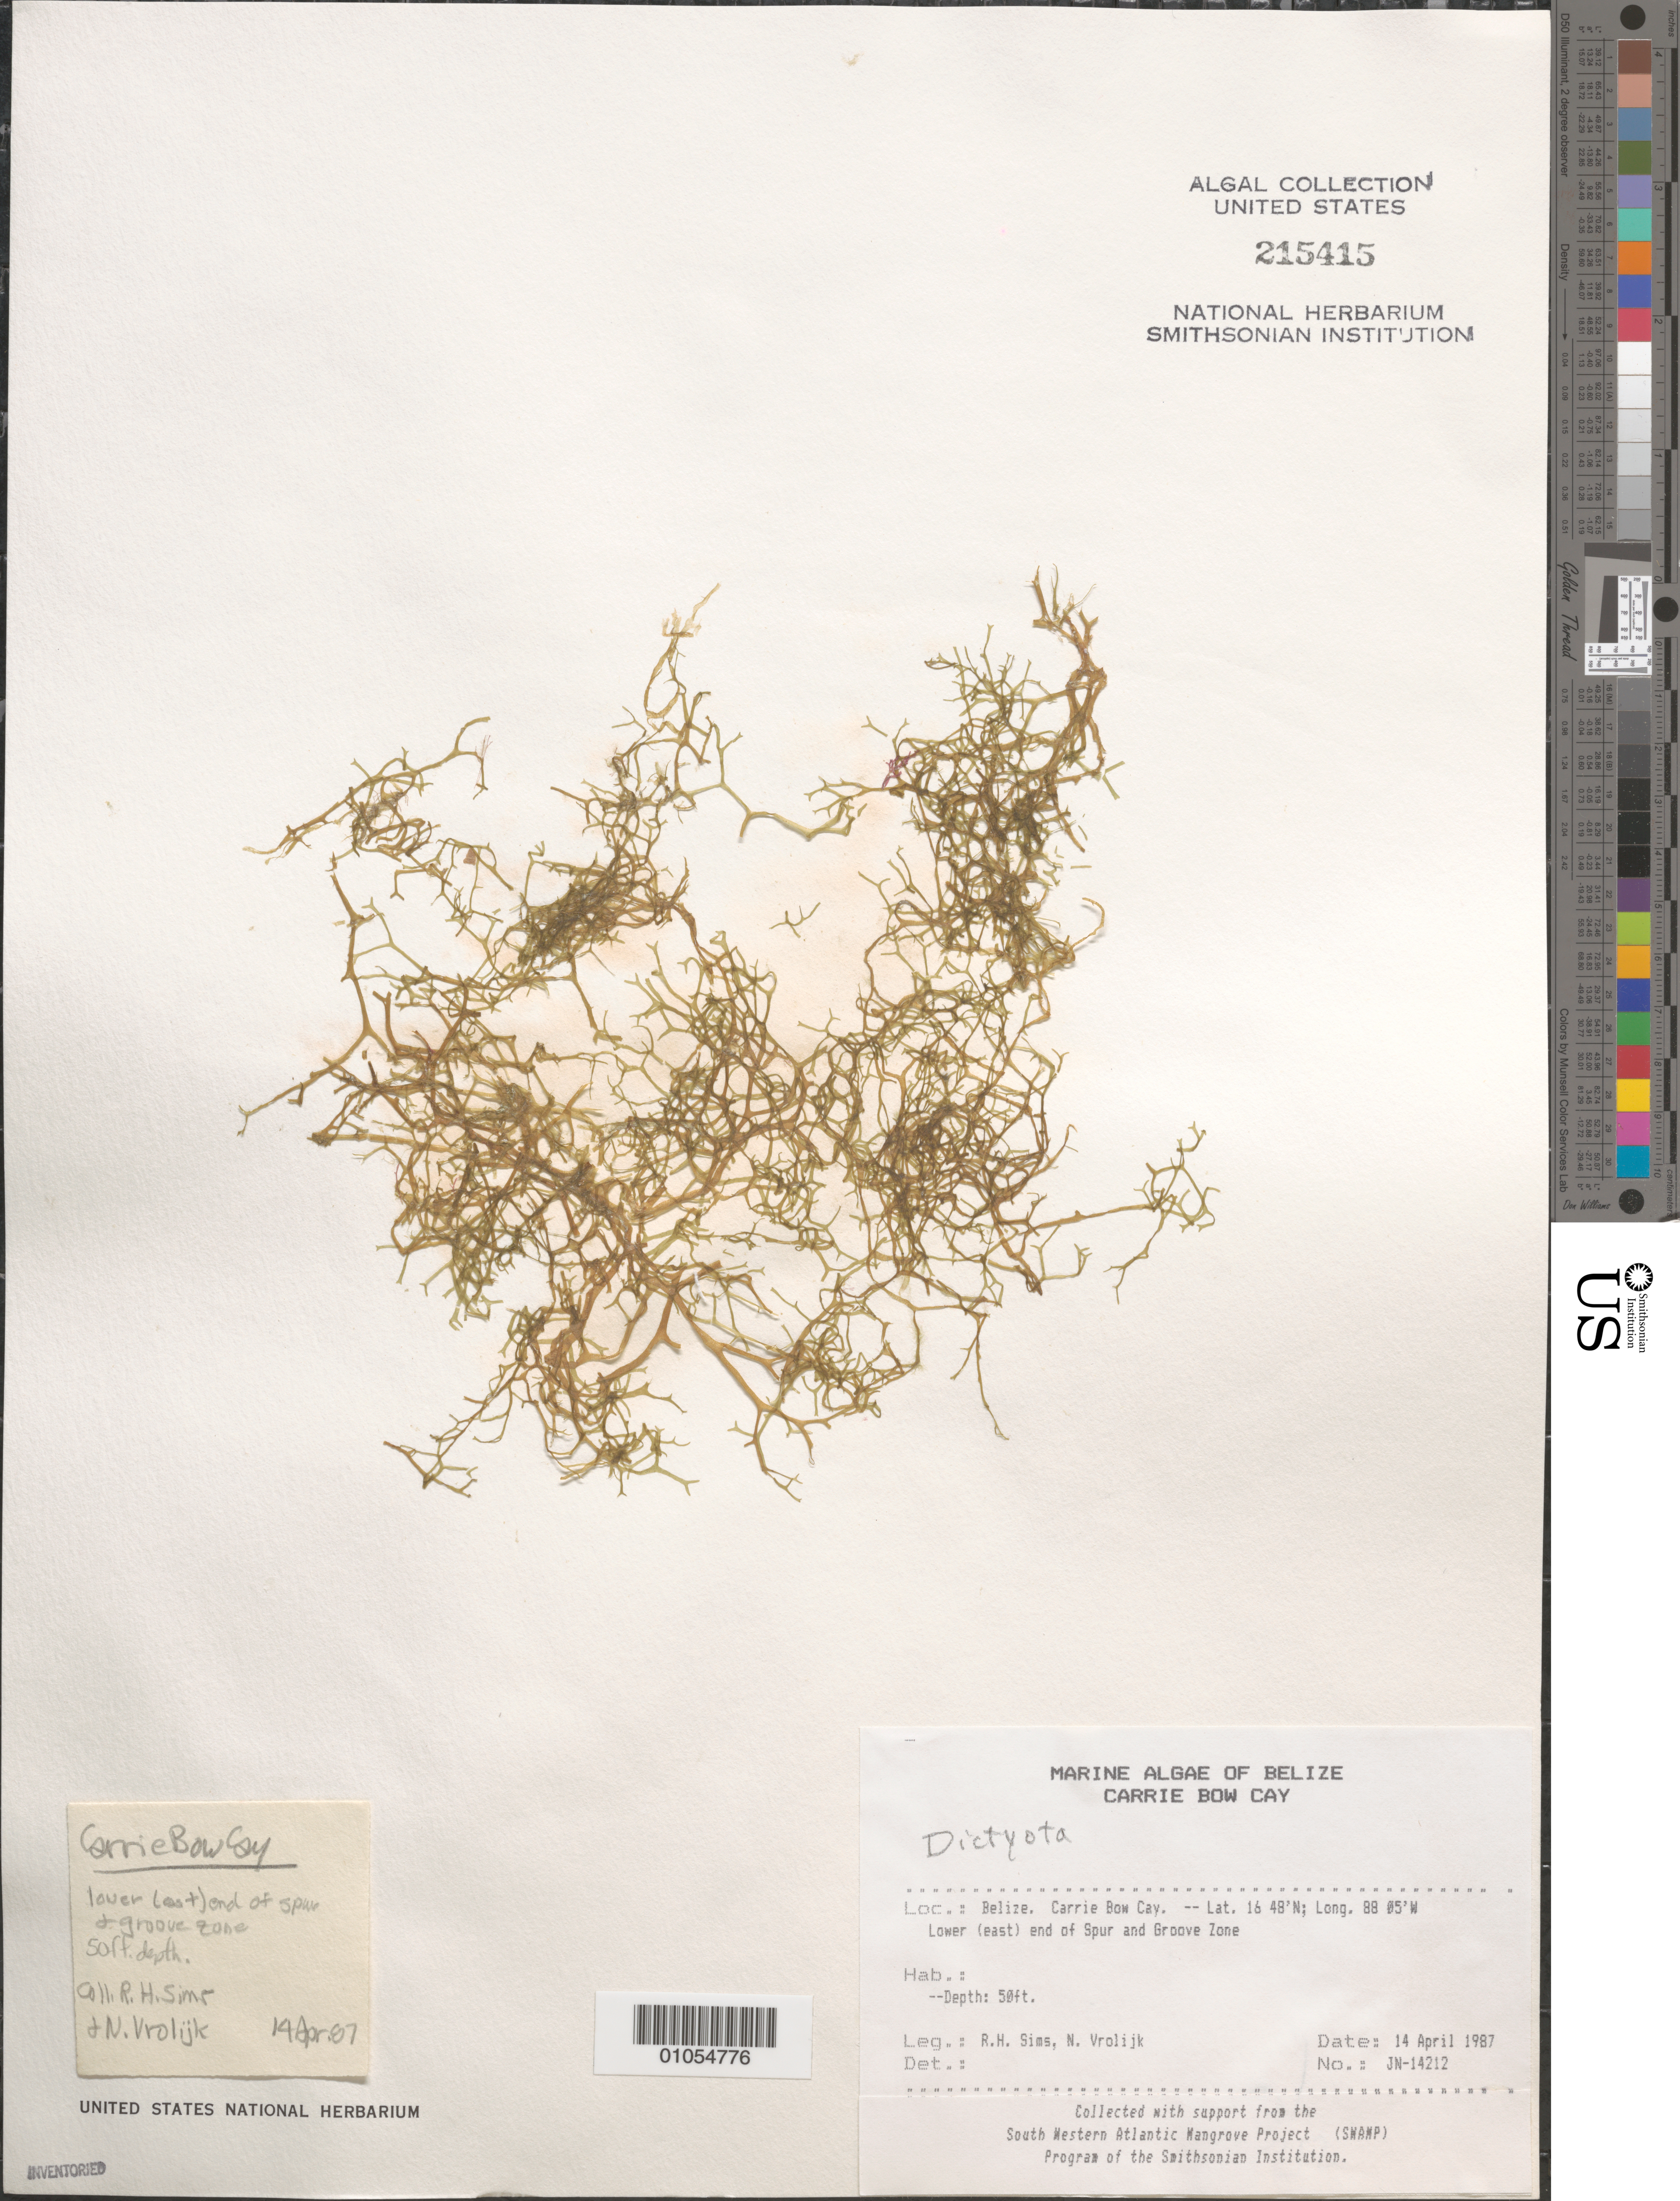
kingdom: Chromista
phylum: Ochrophyta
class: Phaeophyceae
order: Dictyotales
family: Dictyotaceae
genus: Dictyota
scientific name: Dictyota sp.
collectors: R. H. Sims & N. Vrolijk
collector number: JN-14212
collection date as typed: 14 Apr 1987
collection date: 1987-04-14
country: Belize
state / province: Stann Creek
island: Carrie Bow Cay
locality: Lower (east) end of spur and groove zone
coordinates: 16 48'N, 88 05'W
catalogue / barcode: US 215415